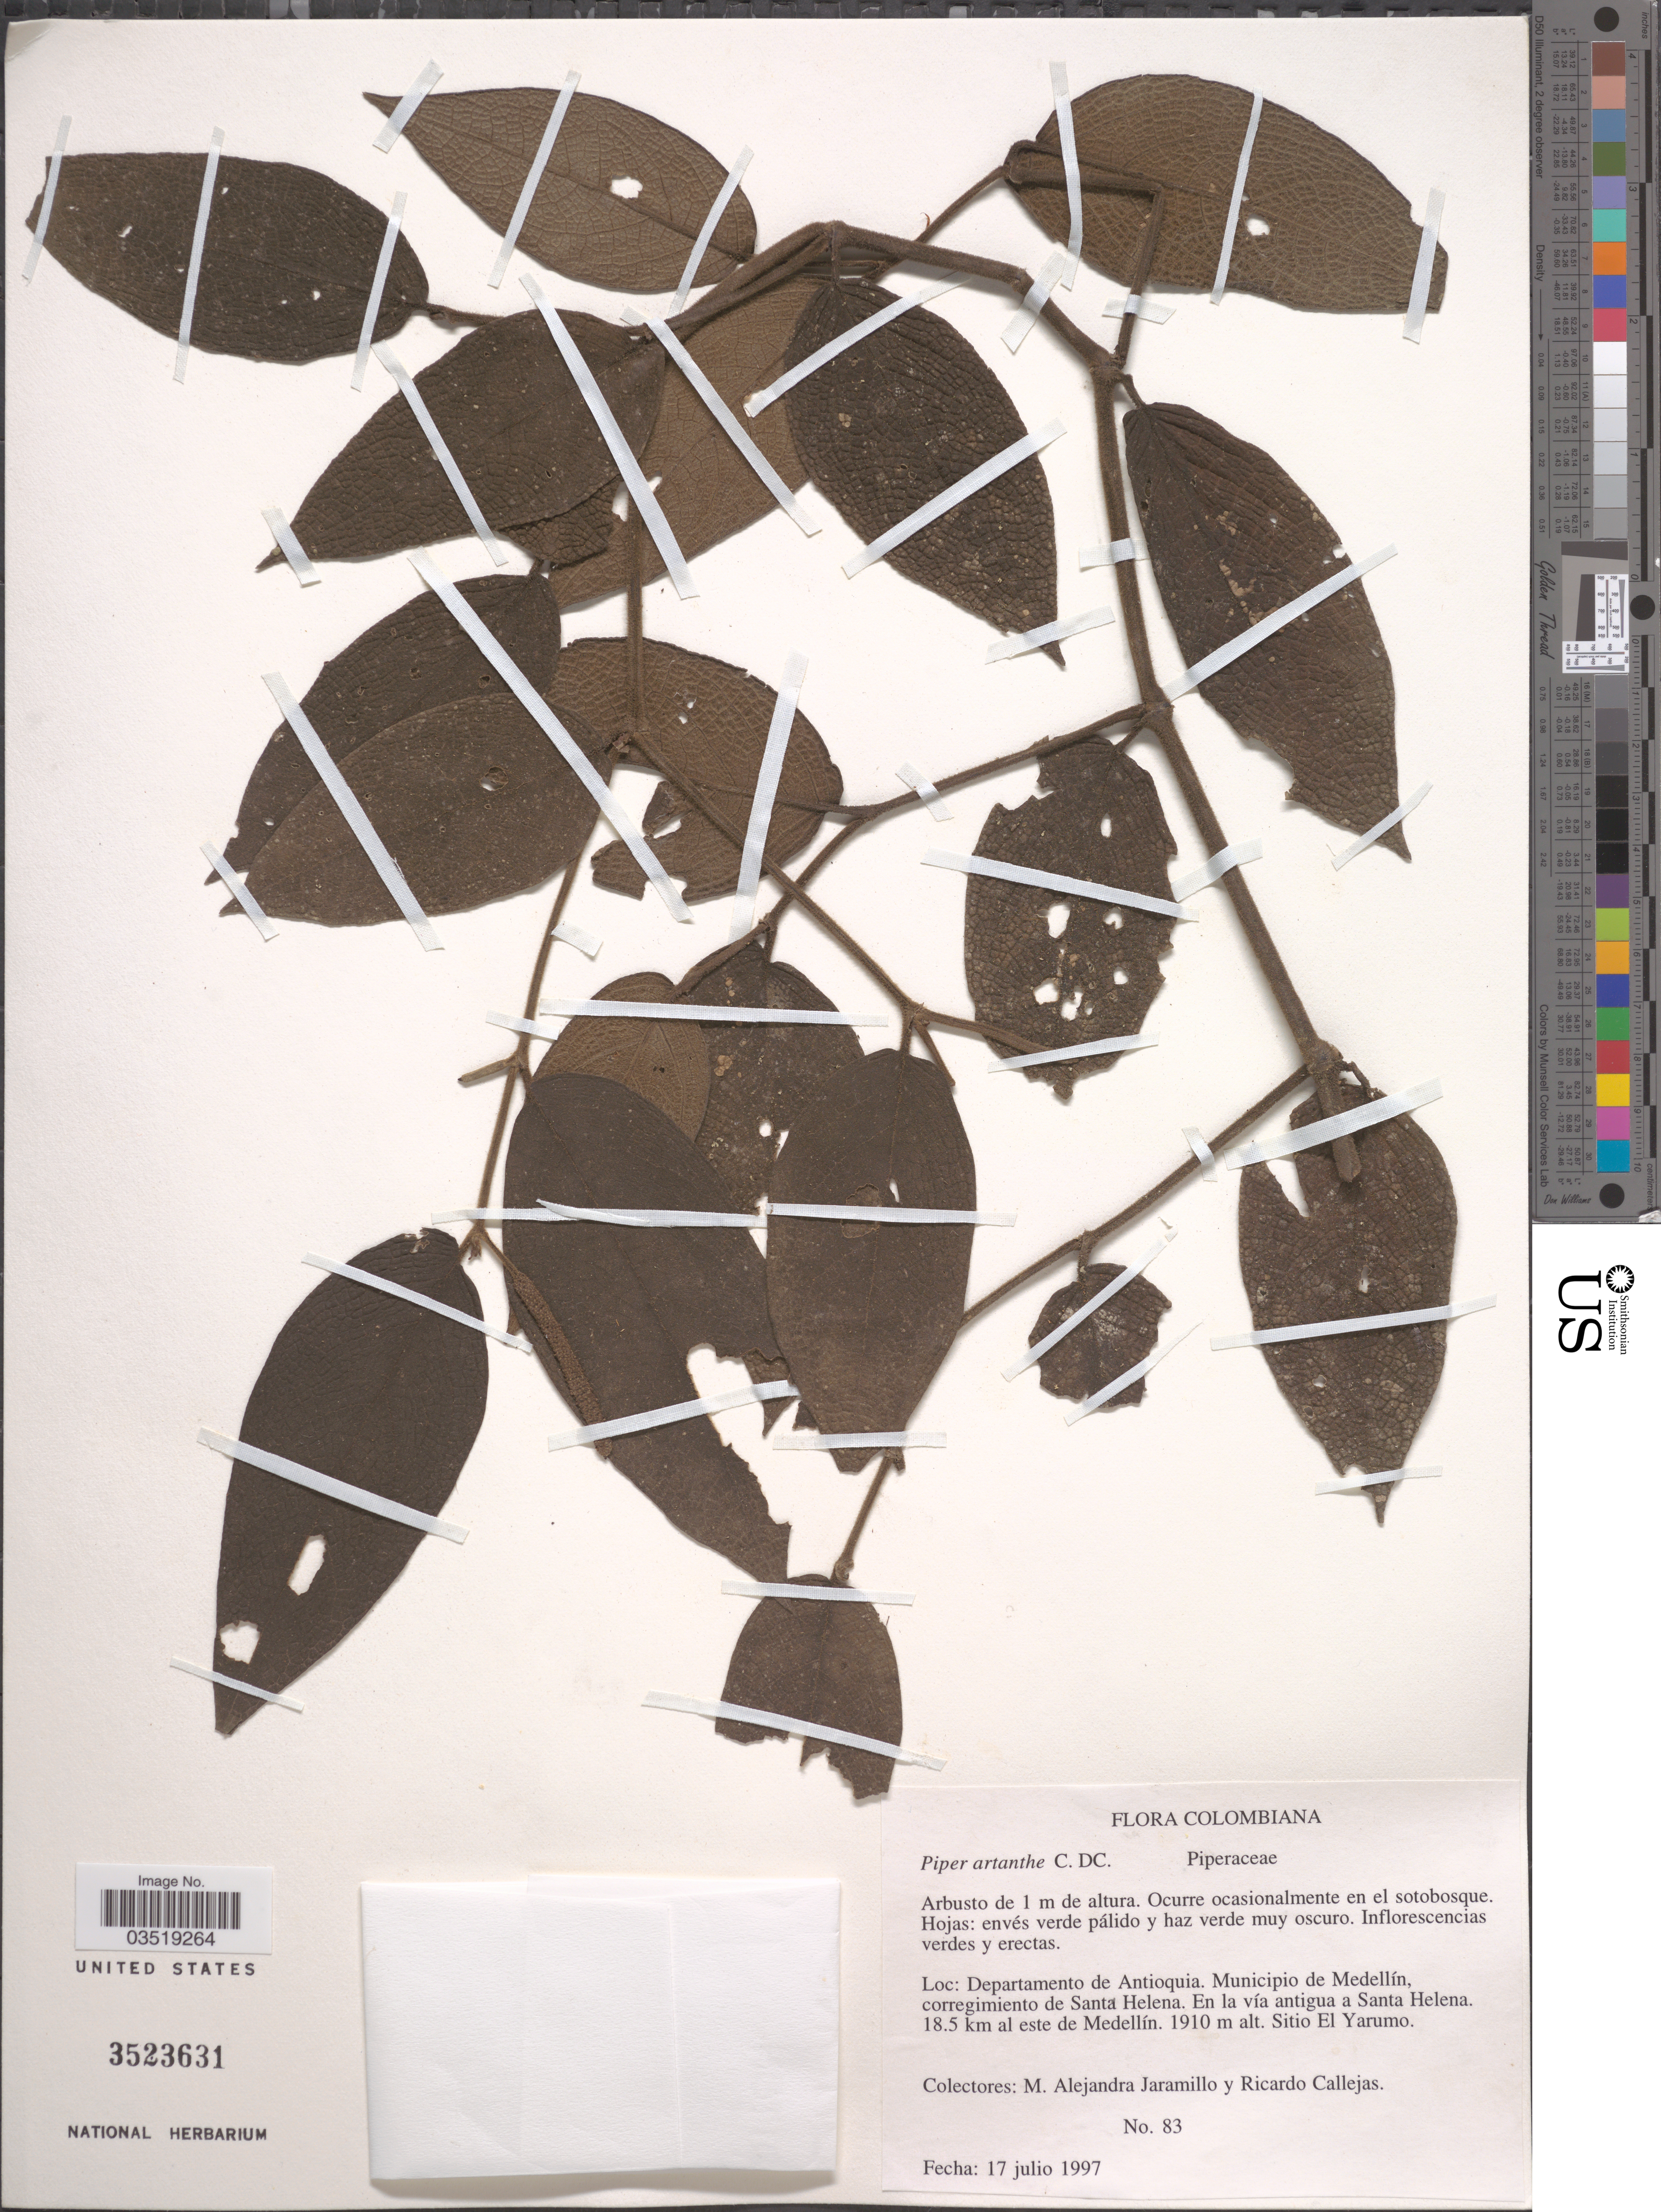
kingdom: Plantae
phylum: Tracheophyta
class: Magnoliopsida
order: Piperales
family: Piperaceae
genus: Piper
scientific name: Piper artanthe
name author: C. DC.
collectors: M. A. Jaramillo & R. Callejas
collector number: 83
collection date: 1997-07-17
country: Colombia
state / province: Antioquia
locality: Departamento de Antioquia. Municipio de Medellín, corregimiento de Santa Helena. En la vía antigua a Santa Helena. 18.5 km al este de Medellín. Sitio El Yarumo.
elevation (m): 1910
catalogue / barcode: US 3523631